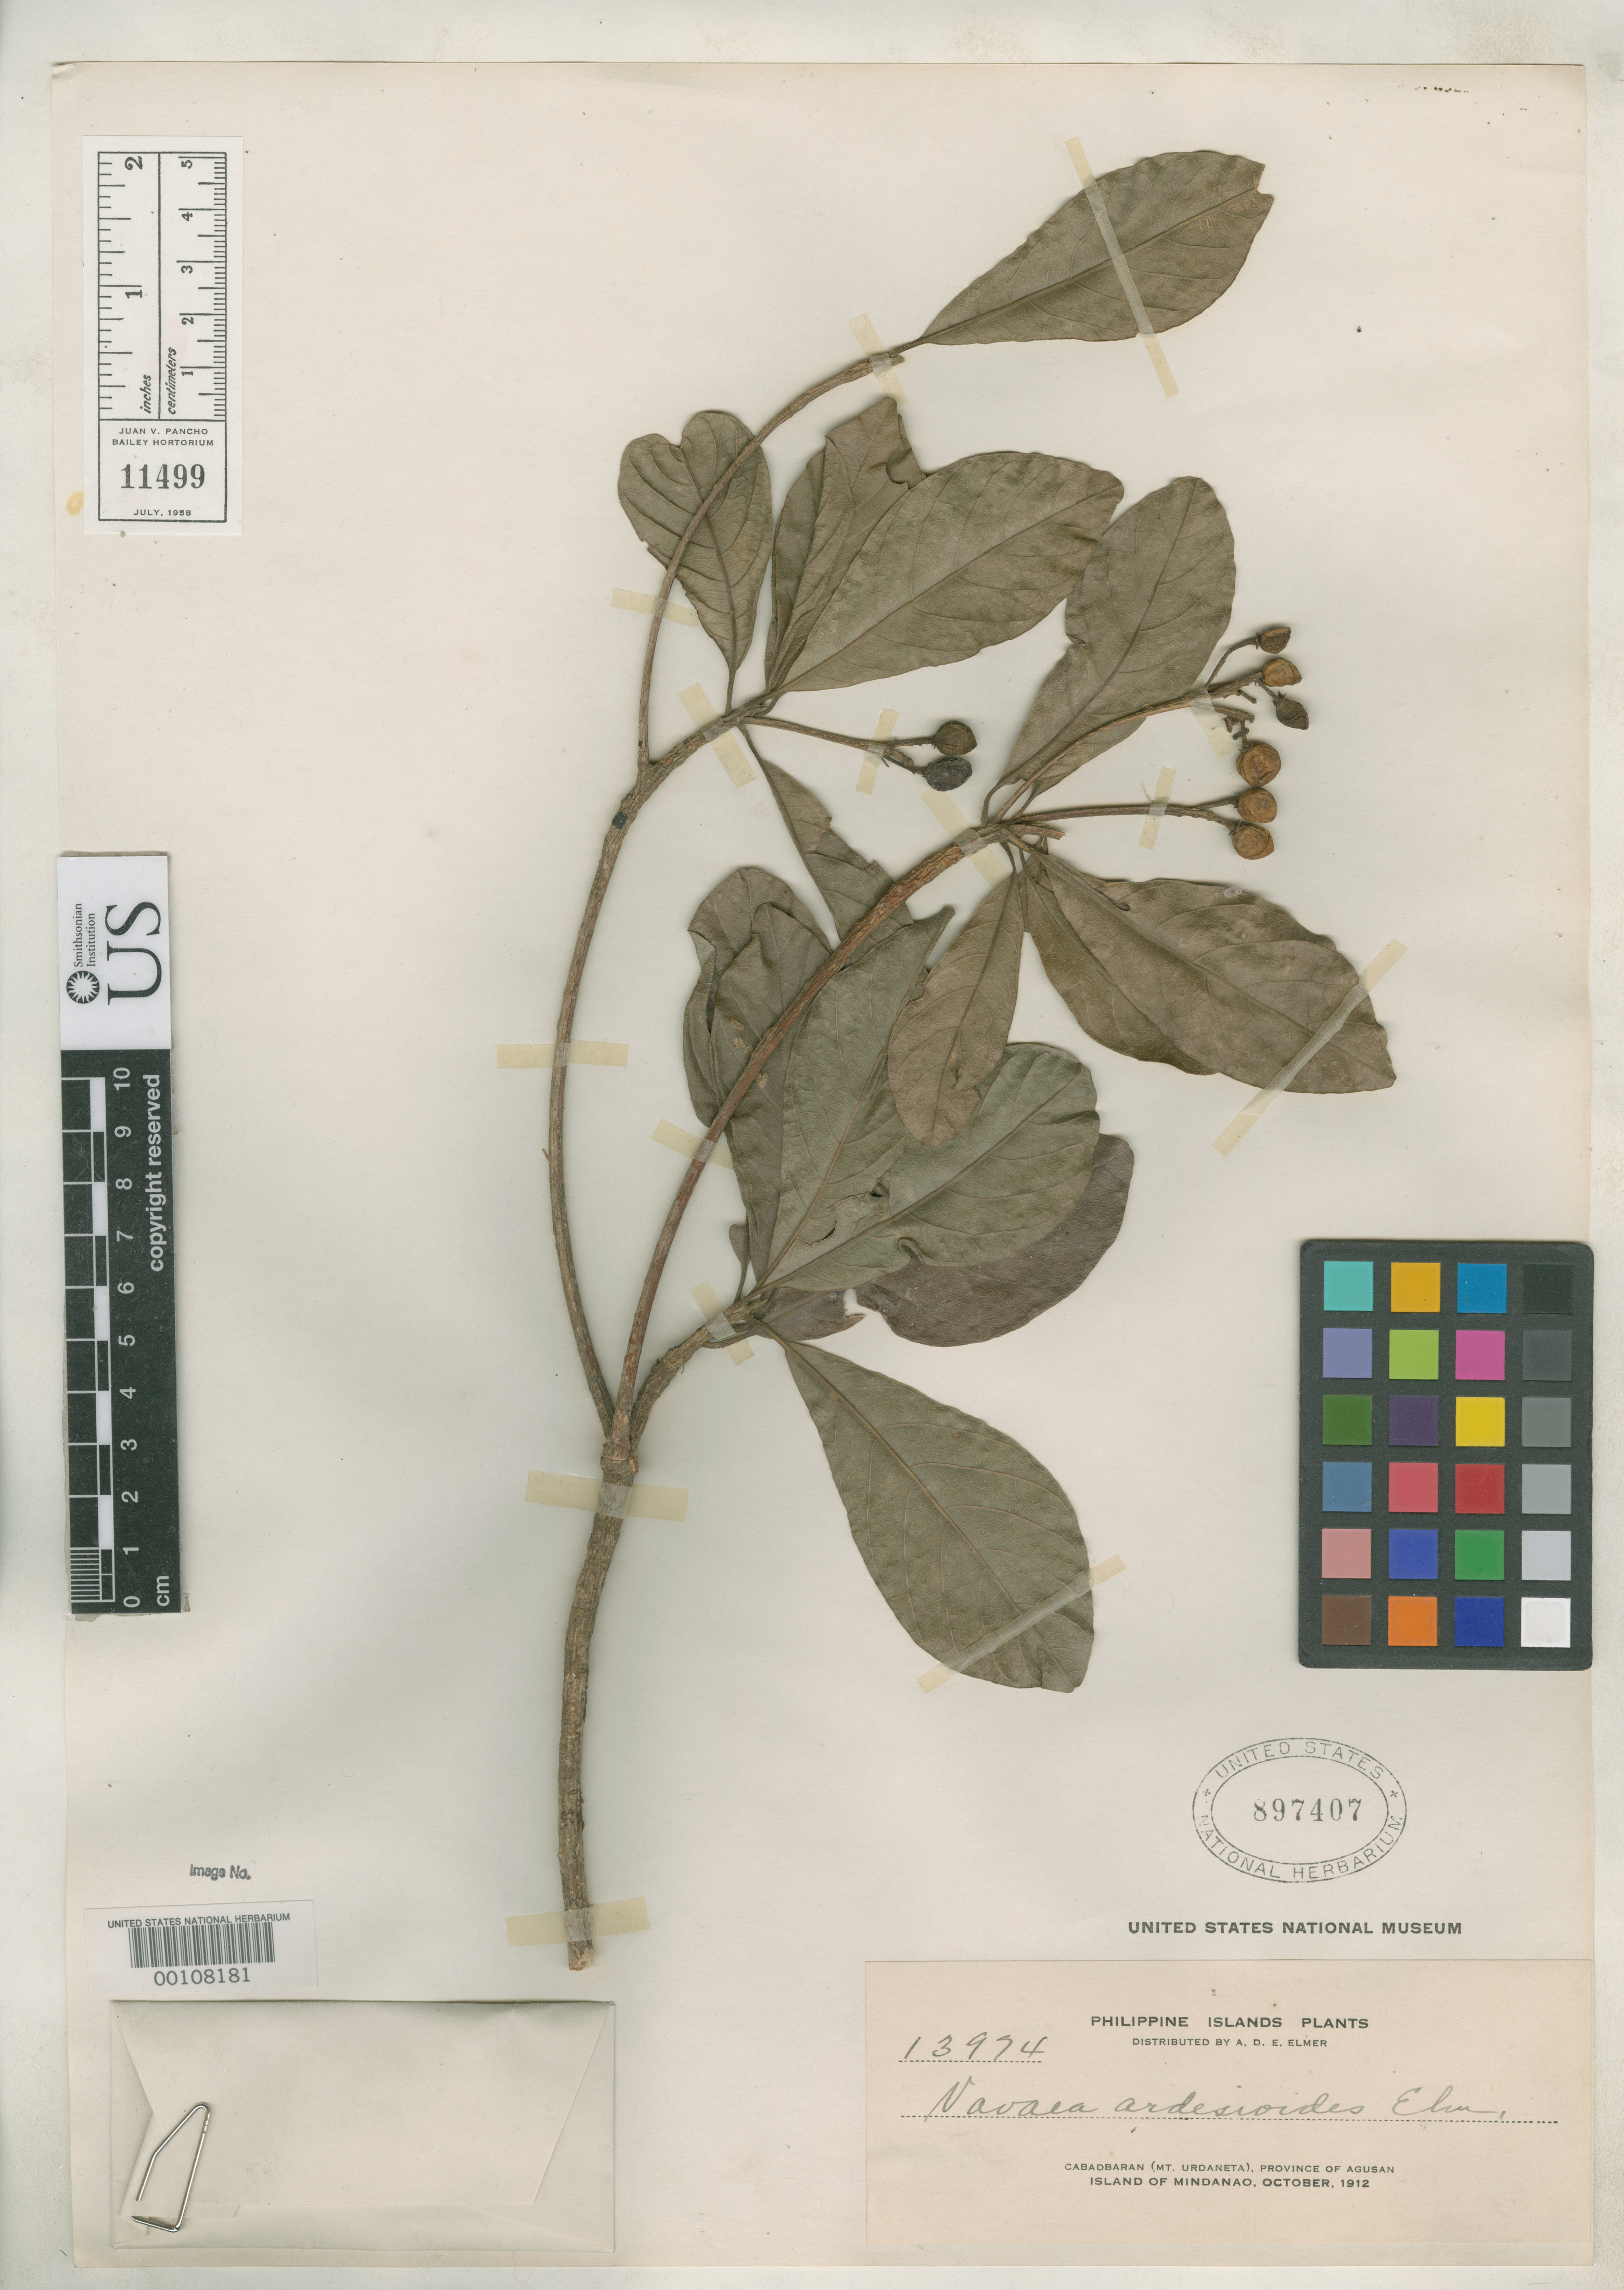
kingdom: Plantae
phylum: Tracheophyta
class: Magnoliopsida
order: Sapindales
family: Meliaceae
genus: Vavaea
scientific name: Vavaea ardisioides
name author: Elmer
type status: Isotype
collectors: A. D. E. Elmer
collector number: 13974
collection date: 1912-10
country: Philippines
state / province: Caraga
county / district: Agusan del Norte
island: Mindanao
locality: Cabadbaran (Mt. Urdaneta), Province of Agusan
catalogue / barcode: US 897407